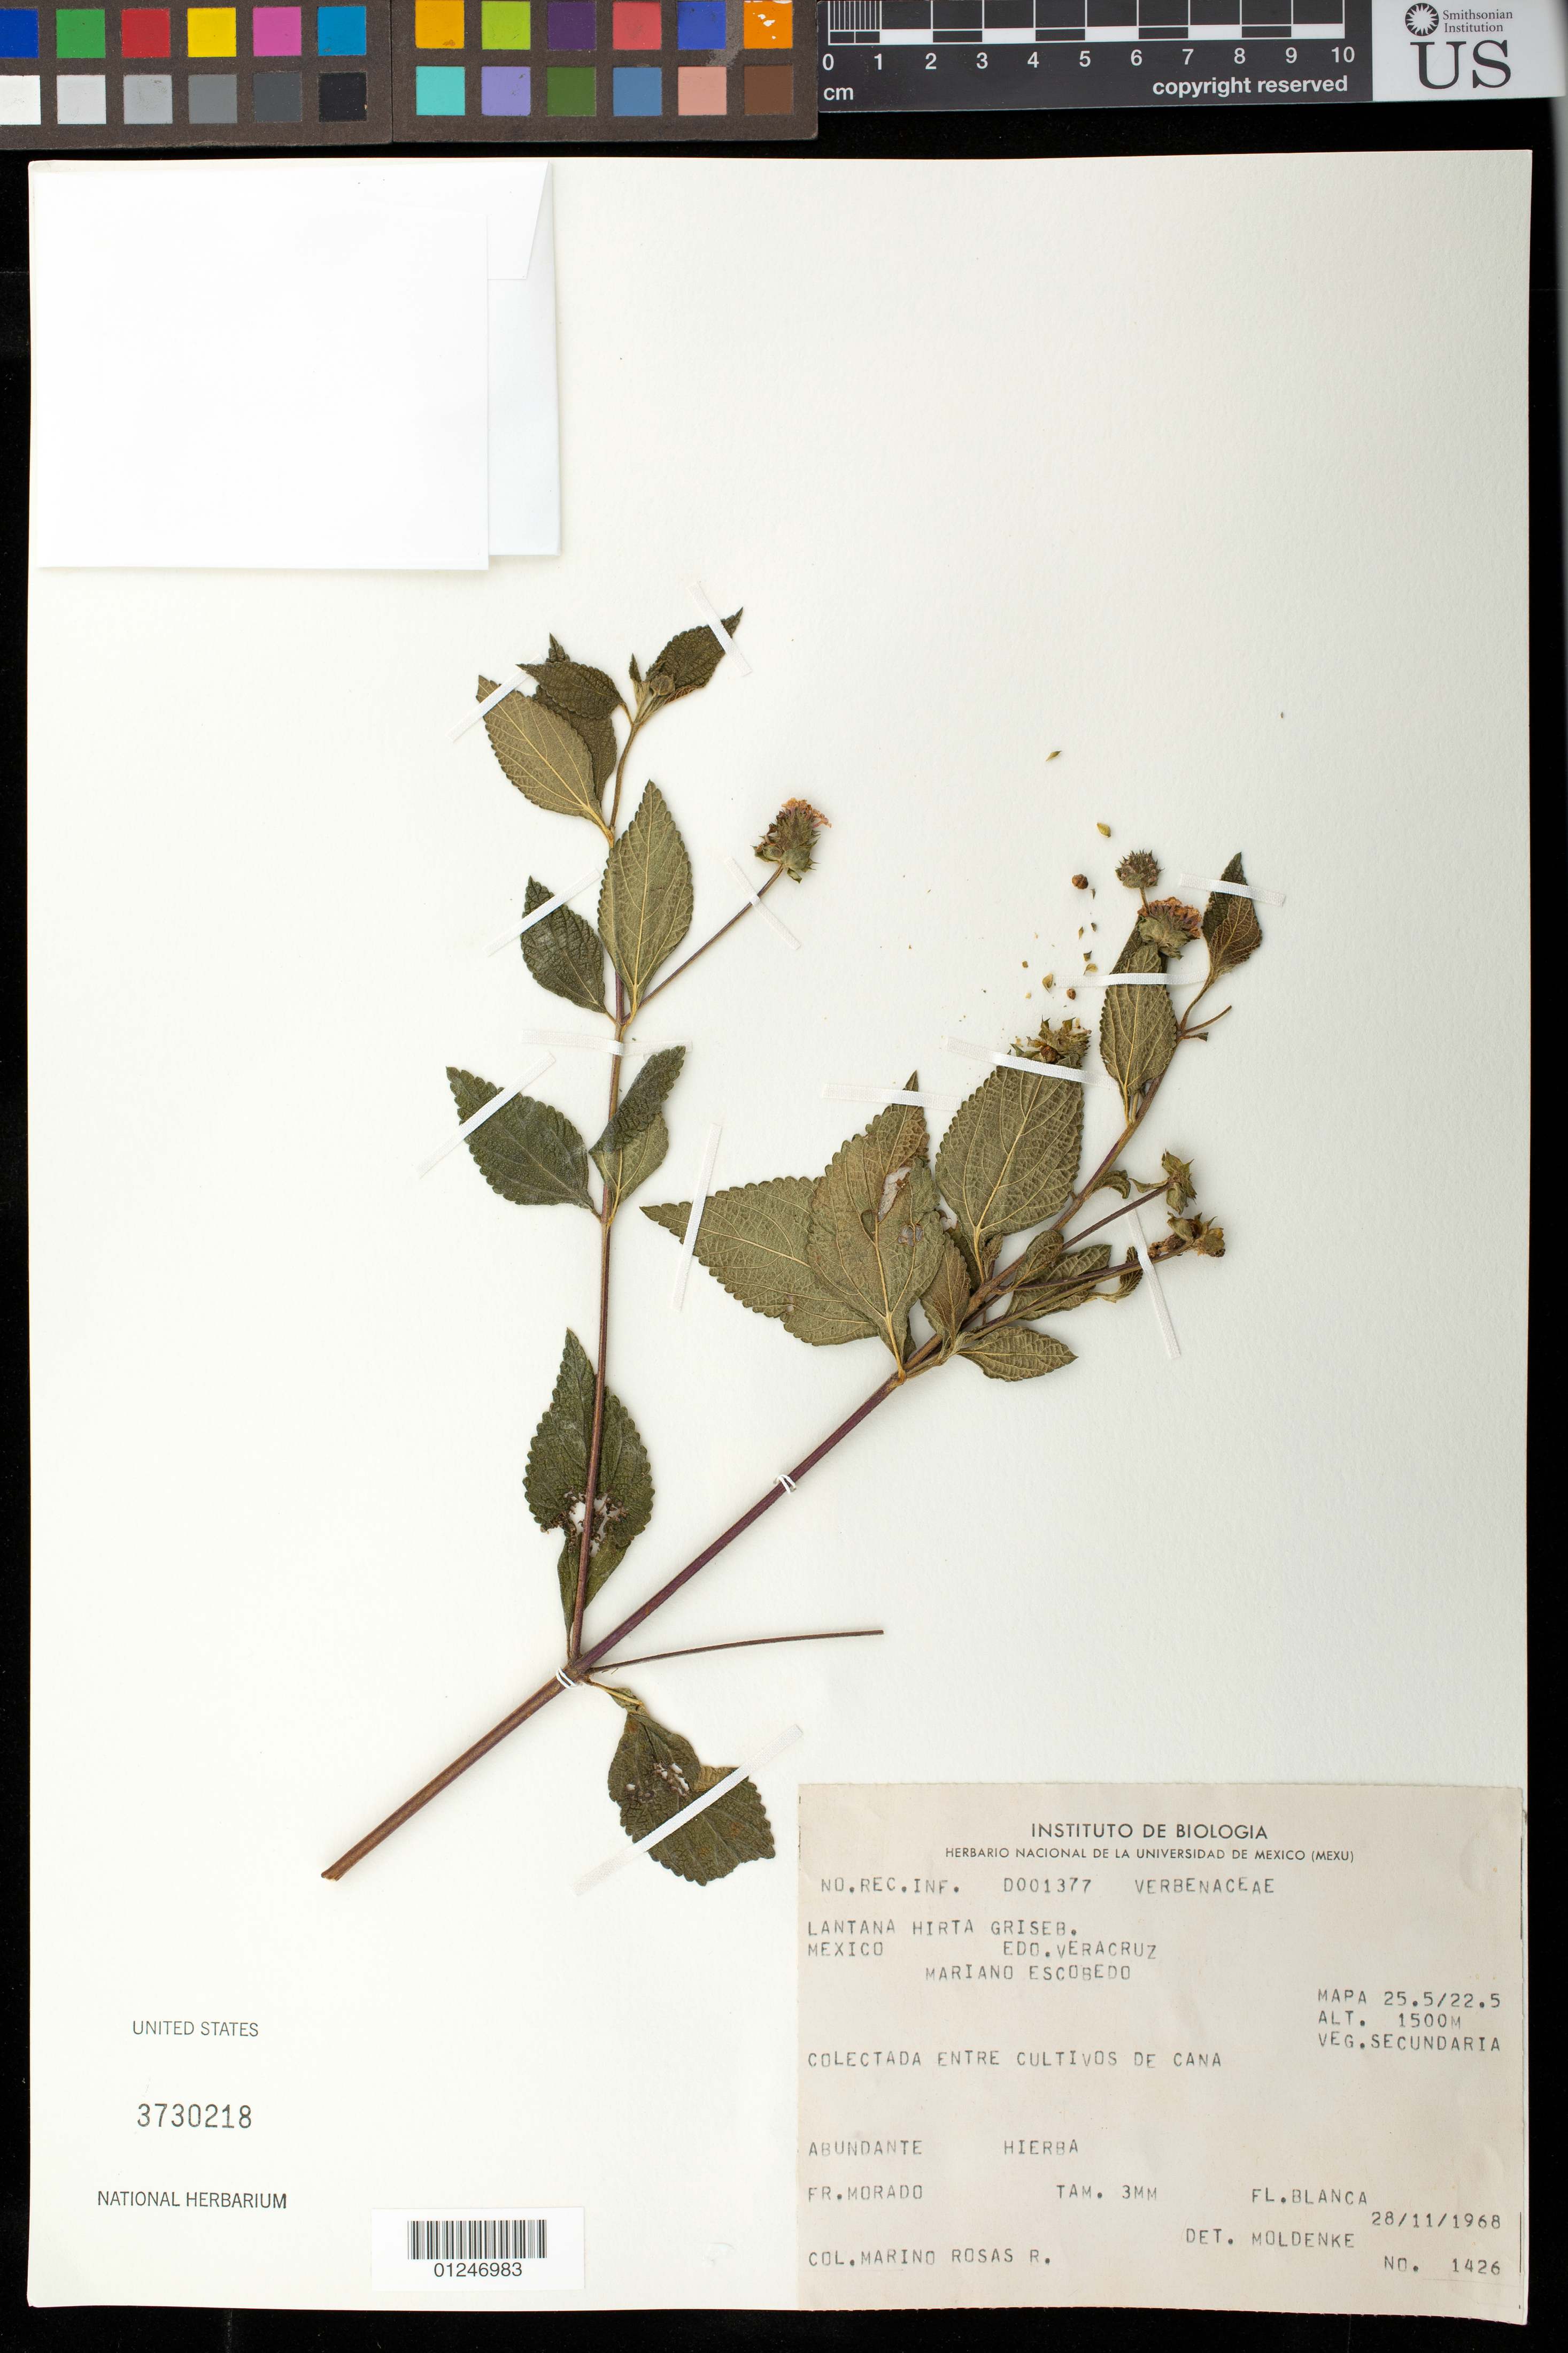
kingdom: Plantae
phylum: Tracheophyta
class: Magnoliopsida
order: Lamiales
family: Verbenaceae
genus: Lantana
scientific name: Lantana hirta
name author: Graham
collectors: M. Rosas R.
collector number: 1426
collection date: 1968-11-28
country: Mexico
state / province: Veracruz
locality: Mariano Escobedo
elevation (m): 1500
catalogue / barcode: US 3730218